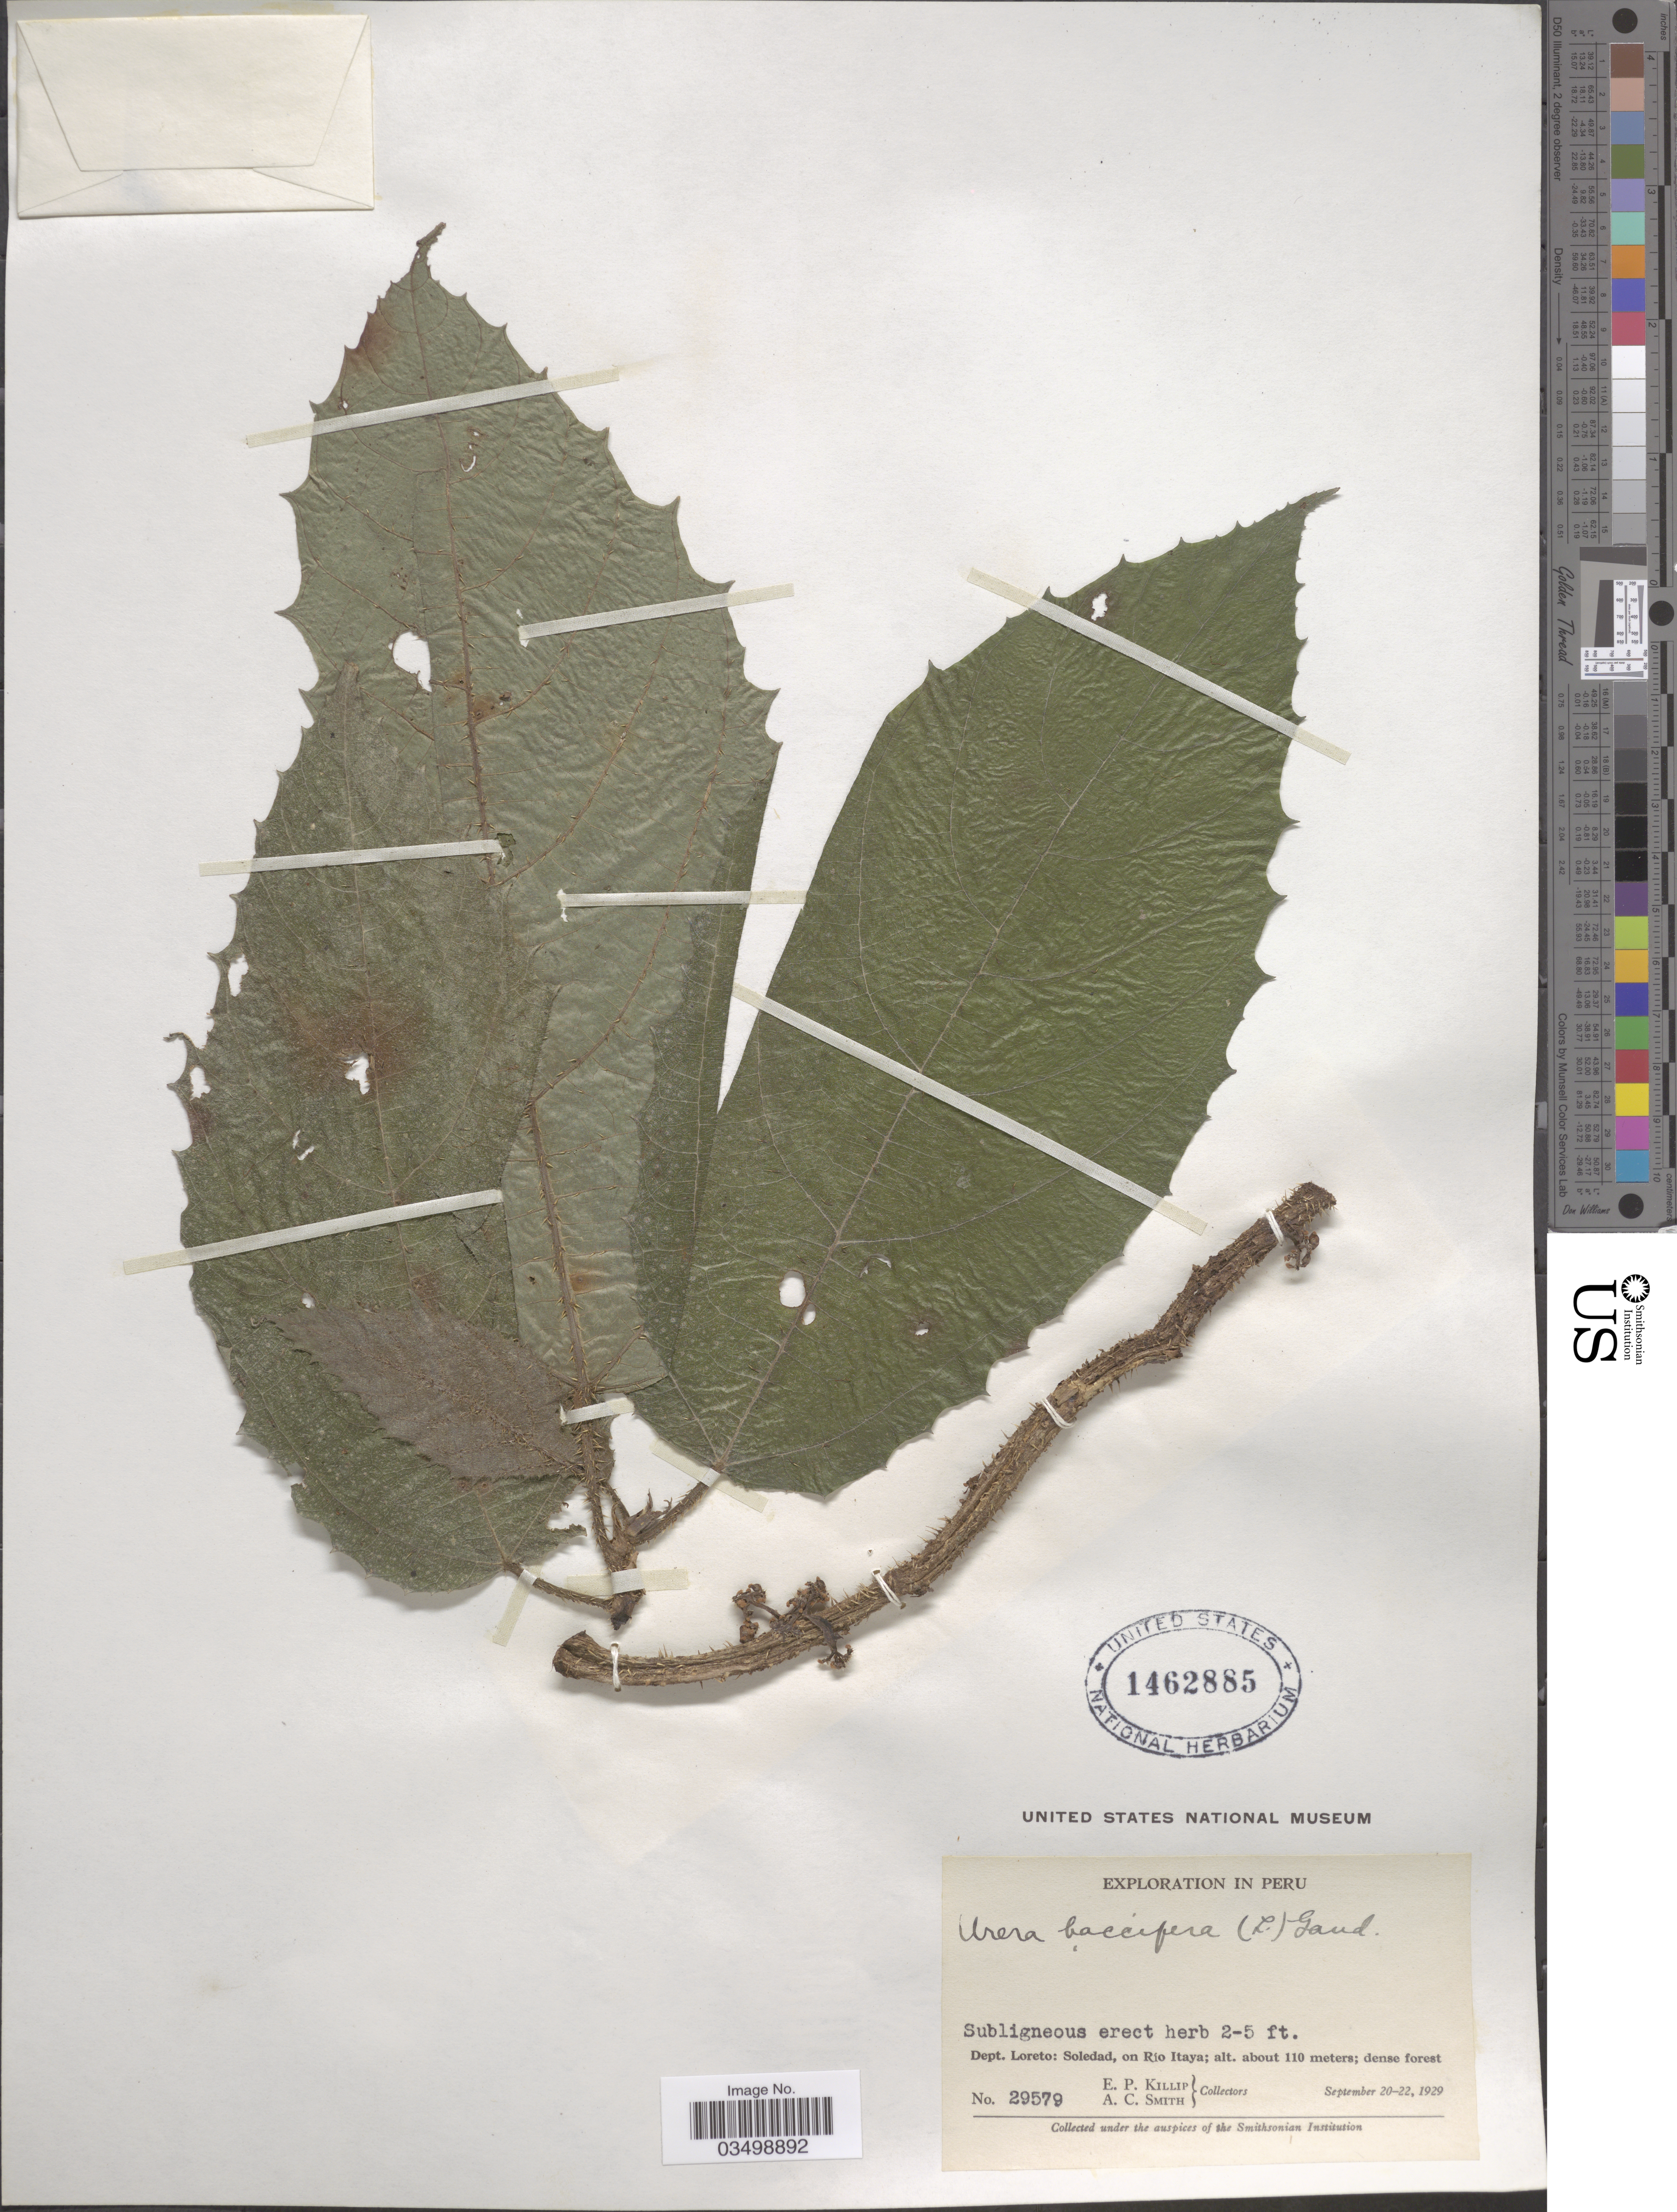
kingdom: Plantae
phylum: Tracheophyta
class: Magnoliopsida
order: Rosales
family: Urticaceae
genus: Urera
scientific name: Urera baccifera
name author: (L.) Gaudich. ex Wedd.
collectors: E. P. Killip & A. C. Smith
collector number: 29579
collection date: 1929-09-20/1929-09-22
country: Peru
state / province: Loreto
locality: Dept. Loreto: Soledad, on Río Itaya.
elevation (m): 110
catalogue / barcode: US 1462885